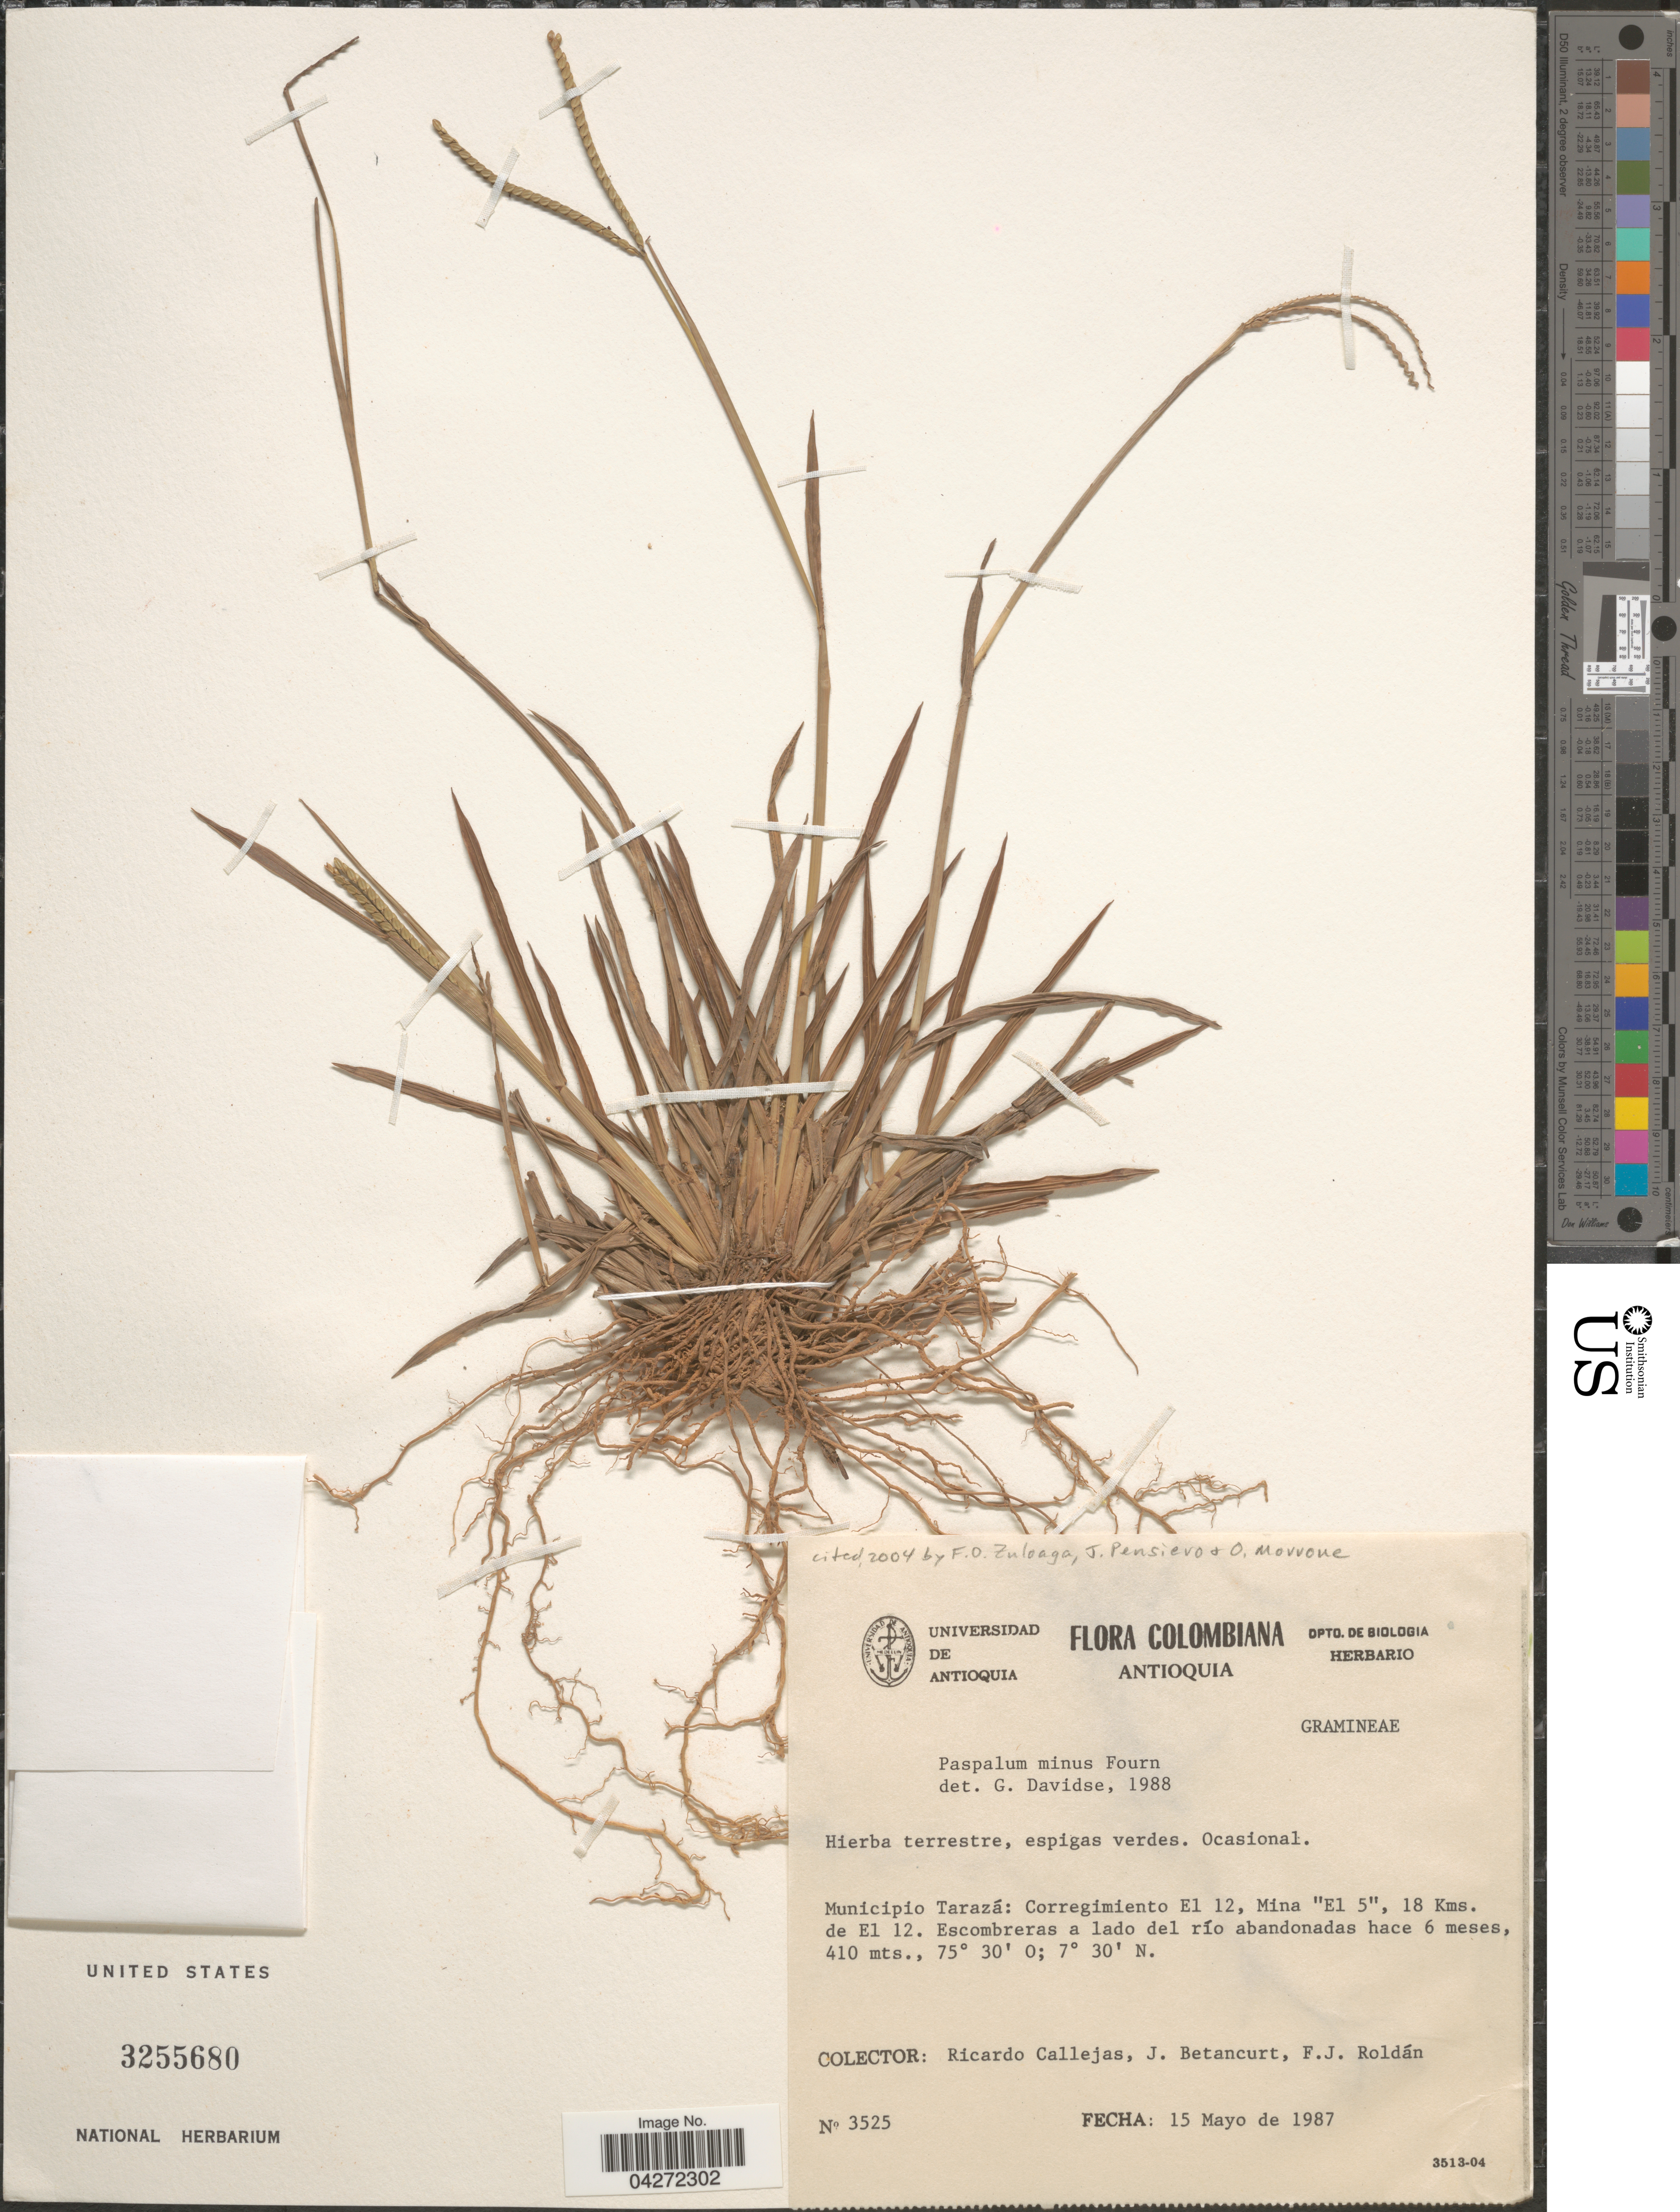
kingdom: Plantae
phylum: Tracheophyta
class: Liliopsida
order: Poales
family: Poaceae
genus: Paspalum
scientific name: Paspalum minus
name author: E. Fourn.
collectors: R. Callejas, J. Betancur & F. J. Roldán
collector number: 3525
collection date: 1987-05-15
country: Colombia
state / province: Antioquia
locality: Municipio Tarazá: Corregimiento El 12, Mina "El 5", 18 Kms. de El 12.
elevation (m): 410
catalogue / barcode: US 3255680